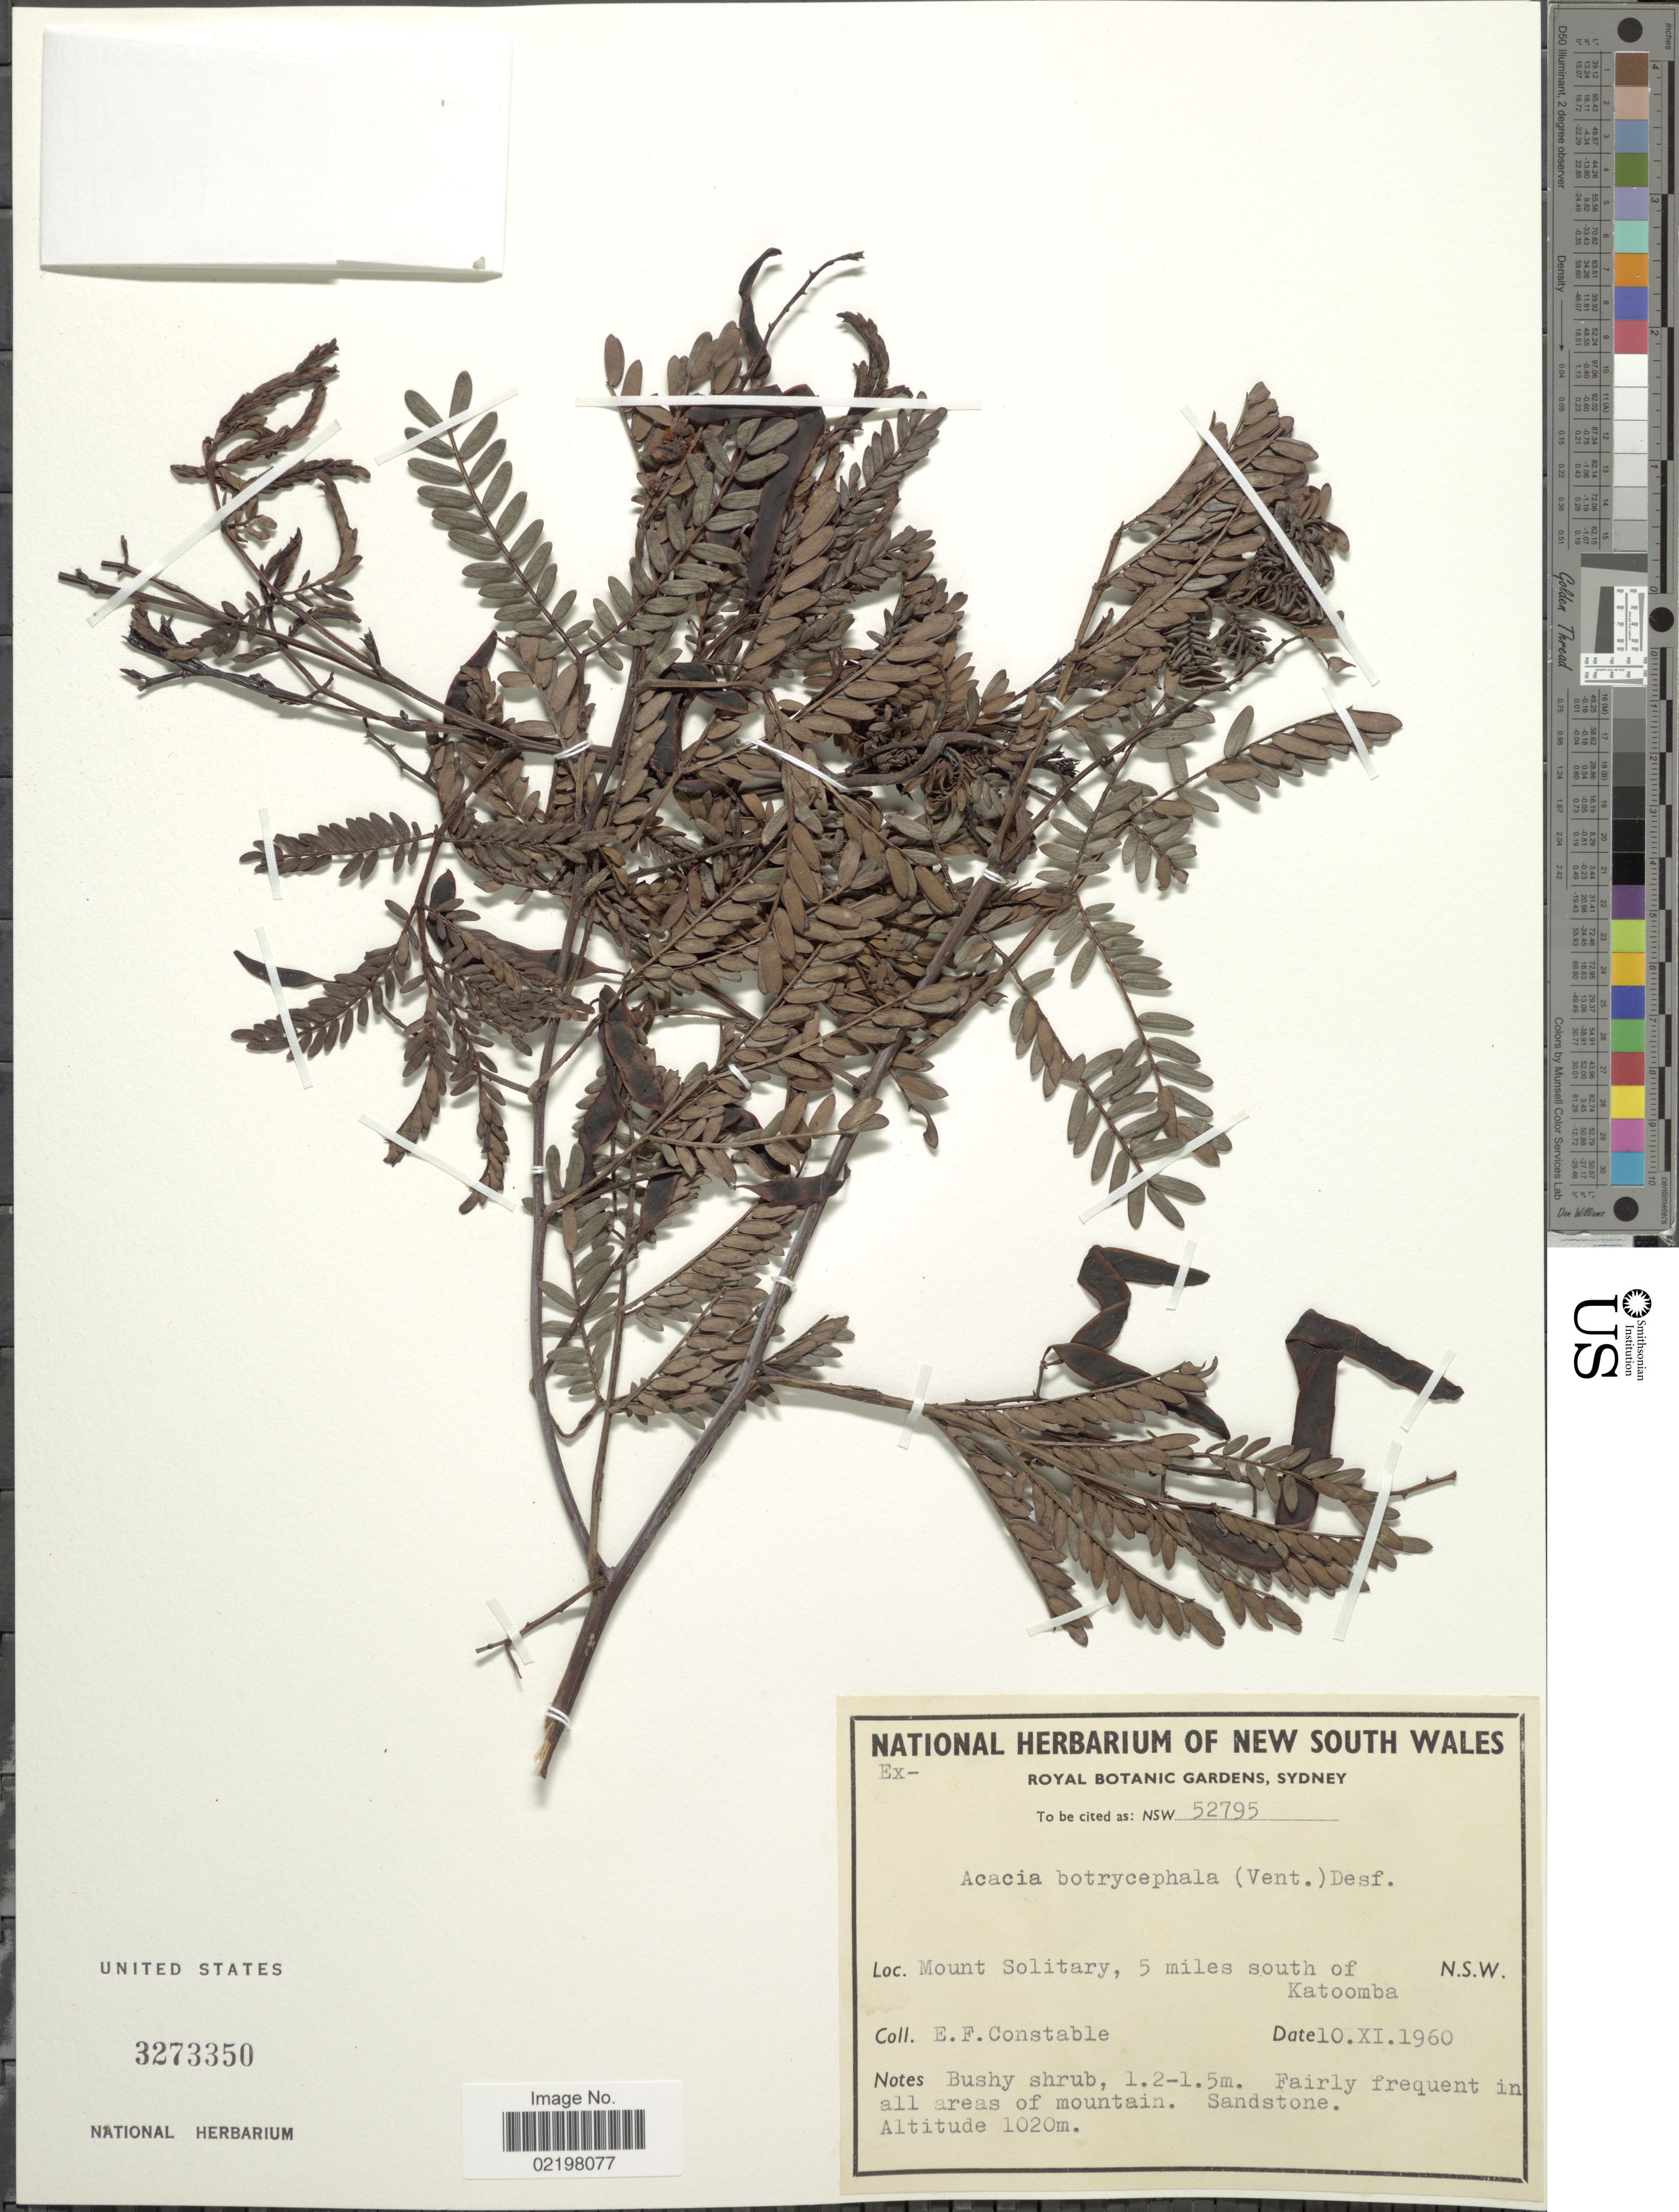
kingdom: Plantae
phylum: Tracheophyta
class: Magnoliopsida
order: Fabales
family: Fabaceae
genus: Acacia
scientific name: Acacia botryocephala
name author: (Vent.) Desf.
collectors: E. F. Constable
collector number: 52795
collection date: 1960-11-10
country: Australia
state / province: New South Wales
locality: Mount Solitary, 5 miles south of Katoomba, N.S.W.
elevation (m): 1020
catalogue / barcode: US 3273350